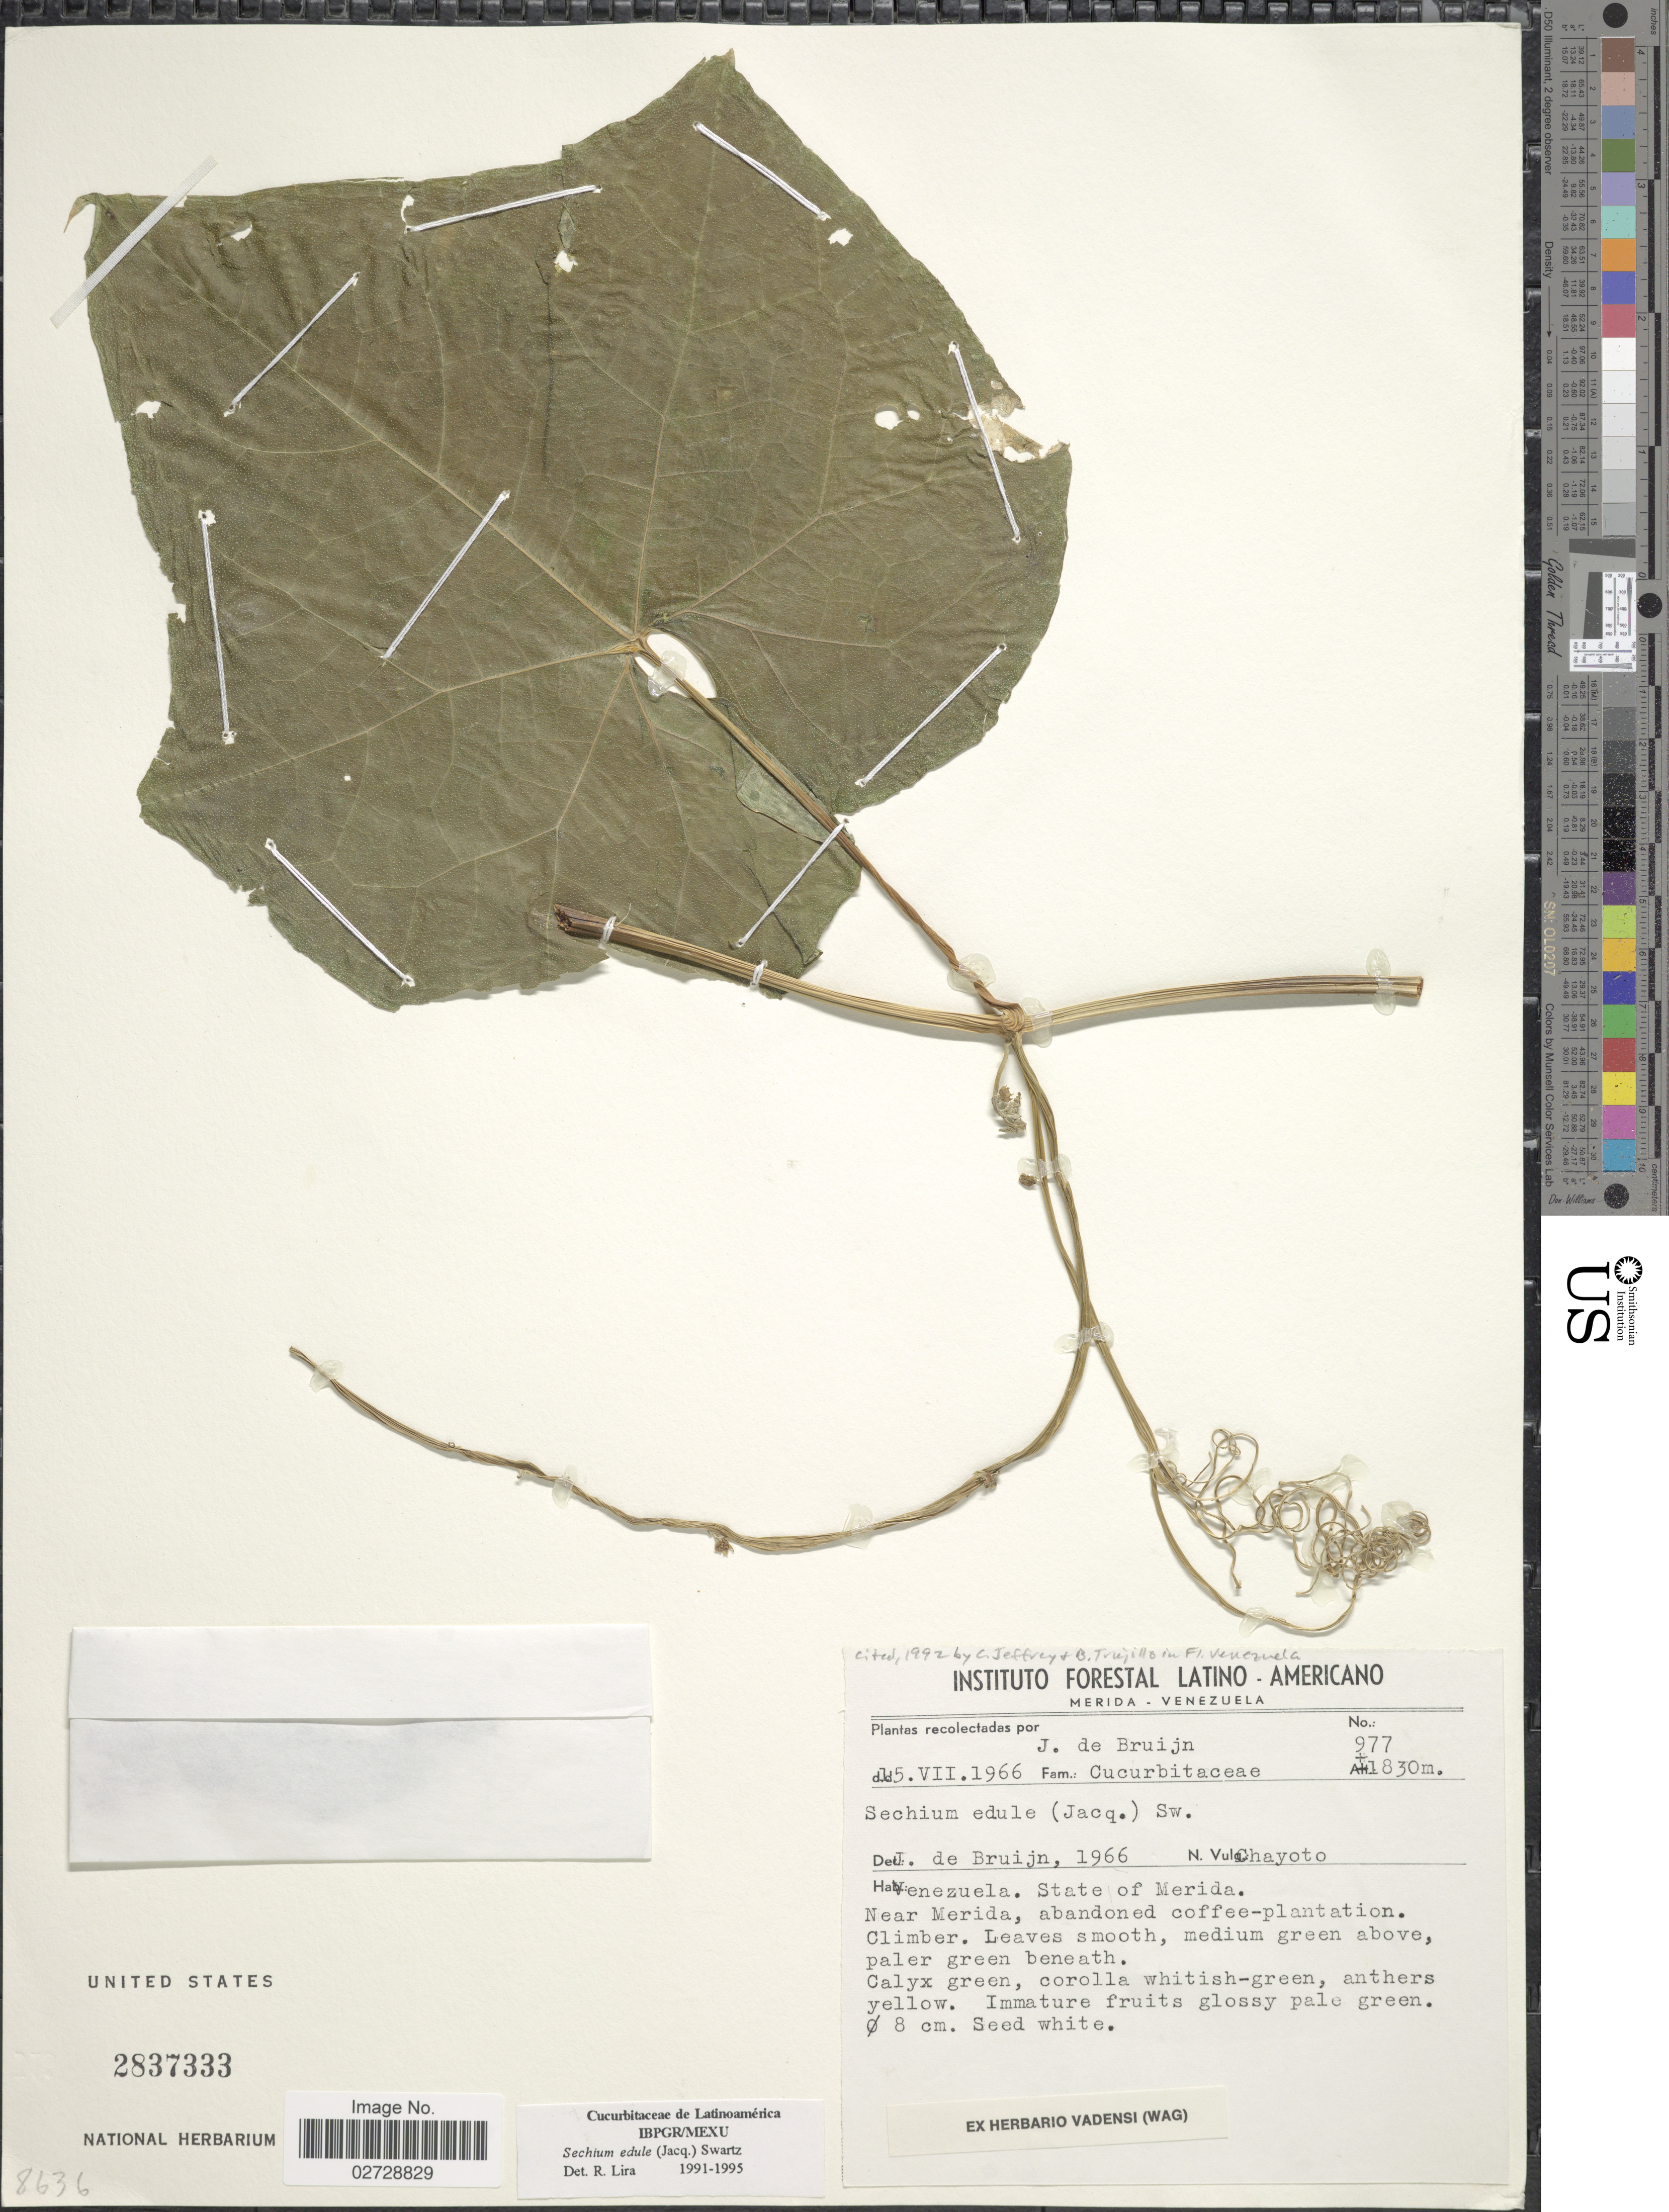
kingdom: Plantae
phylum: Tracheophyta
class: Magnoliopsida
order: Cucurbitales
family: Cucurbitaceae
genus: Sicyos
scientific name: Sicyos edulis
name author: Jacq.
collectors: J. Bruijn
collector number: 977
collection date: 1966-07-15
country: Venezuela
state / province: Mérida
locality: Near Merida, abandoned coffee-plantation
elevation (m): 1830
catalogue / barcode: US 2837333